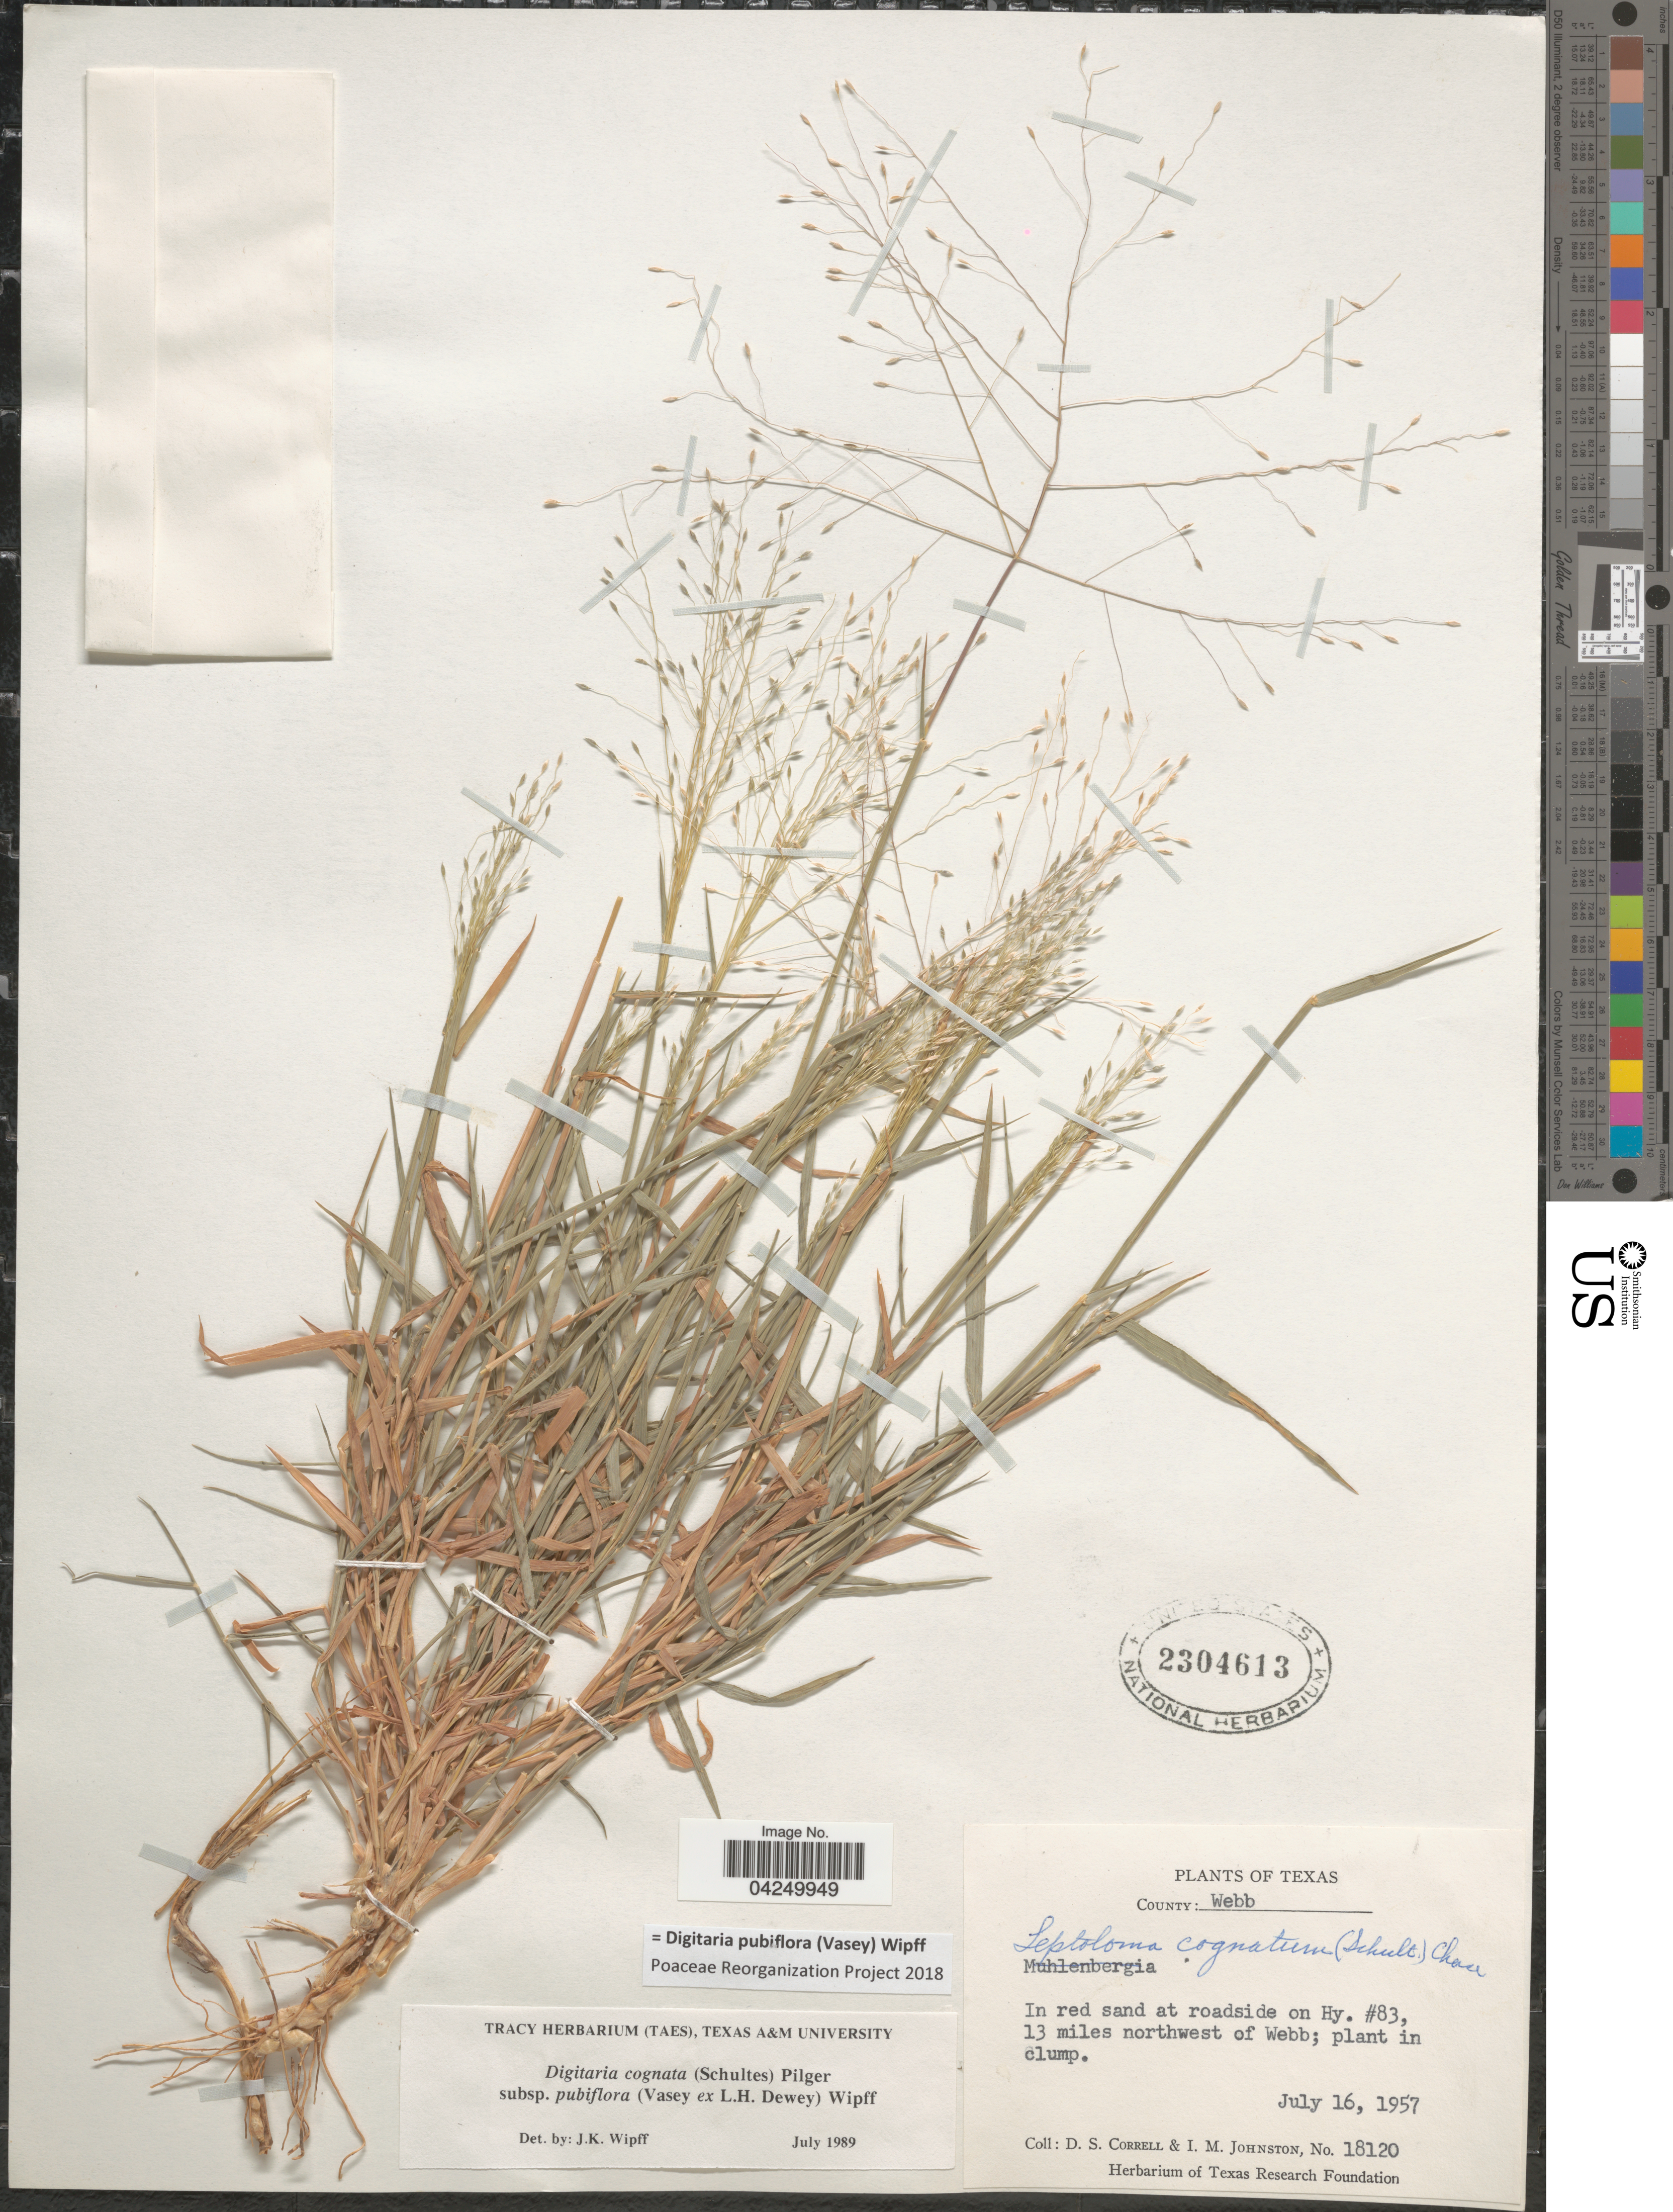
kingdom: Plantae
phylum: Tracheophyta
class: Liliopsida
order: Poales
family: Poaceae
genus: Digitaria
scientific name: Digitaria pubiflora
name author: (Vasey) Wipff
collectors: D. S. Correll & I.M. Johnston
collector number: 18120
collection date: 1957-07-16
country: United States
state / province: Texas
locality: County: Webb. In red sand at roadside on Hy. #83, 13 miles northwest of Webb.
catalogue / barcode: US 2304613